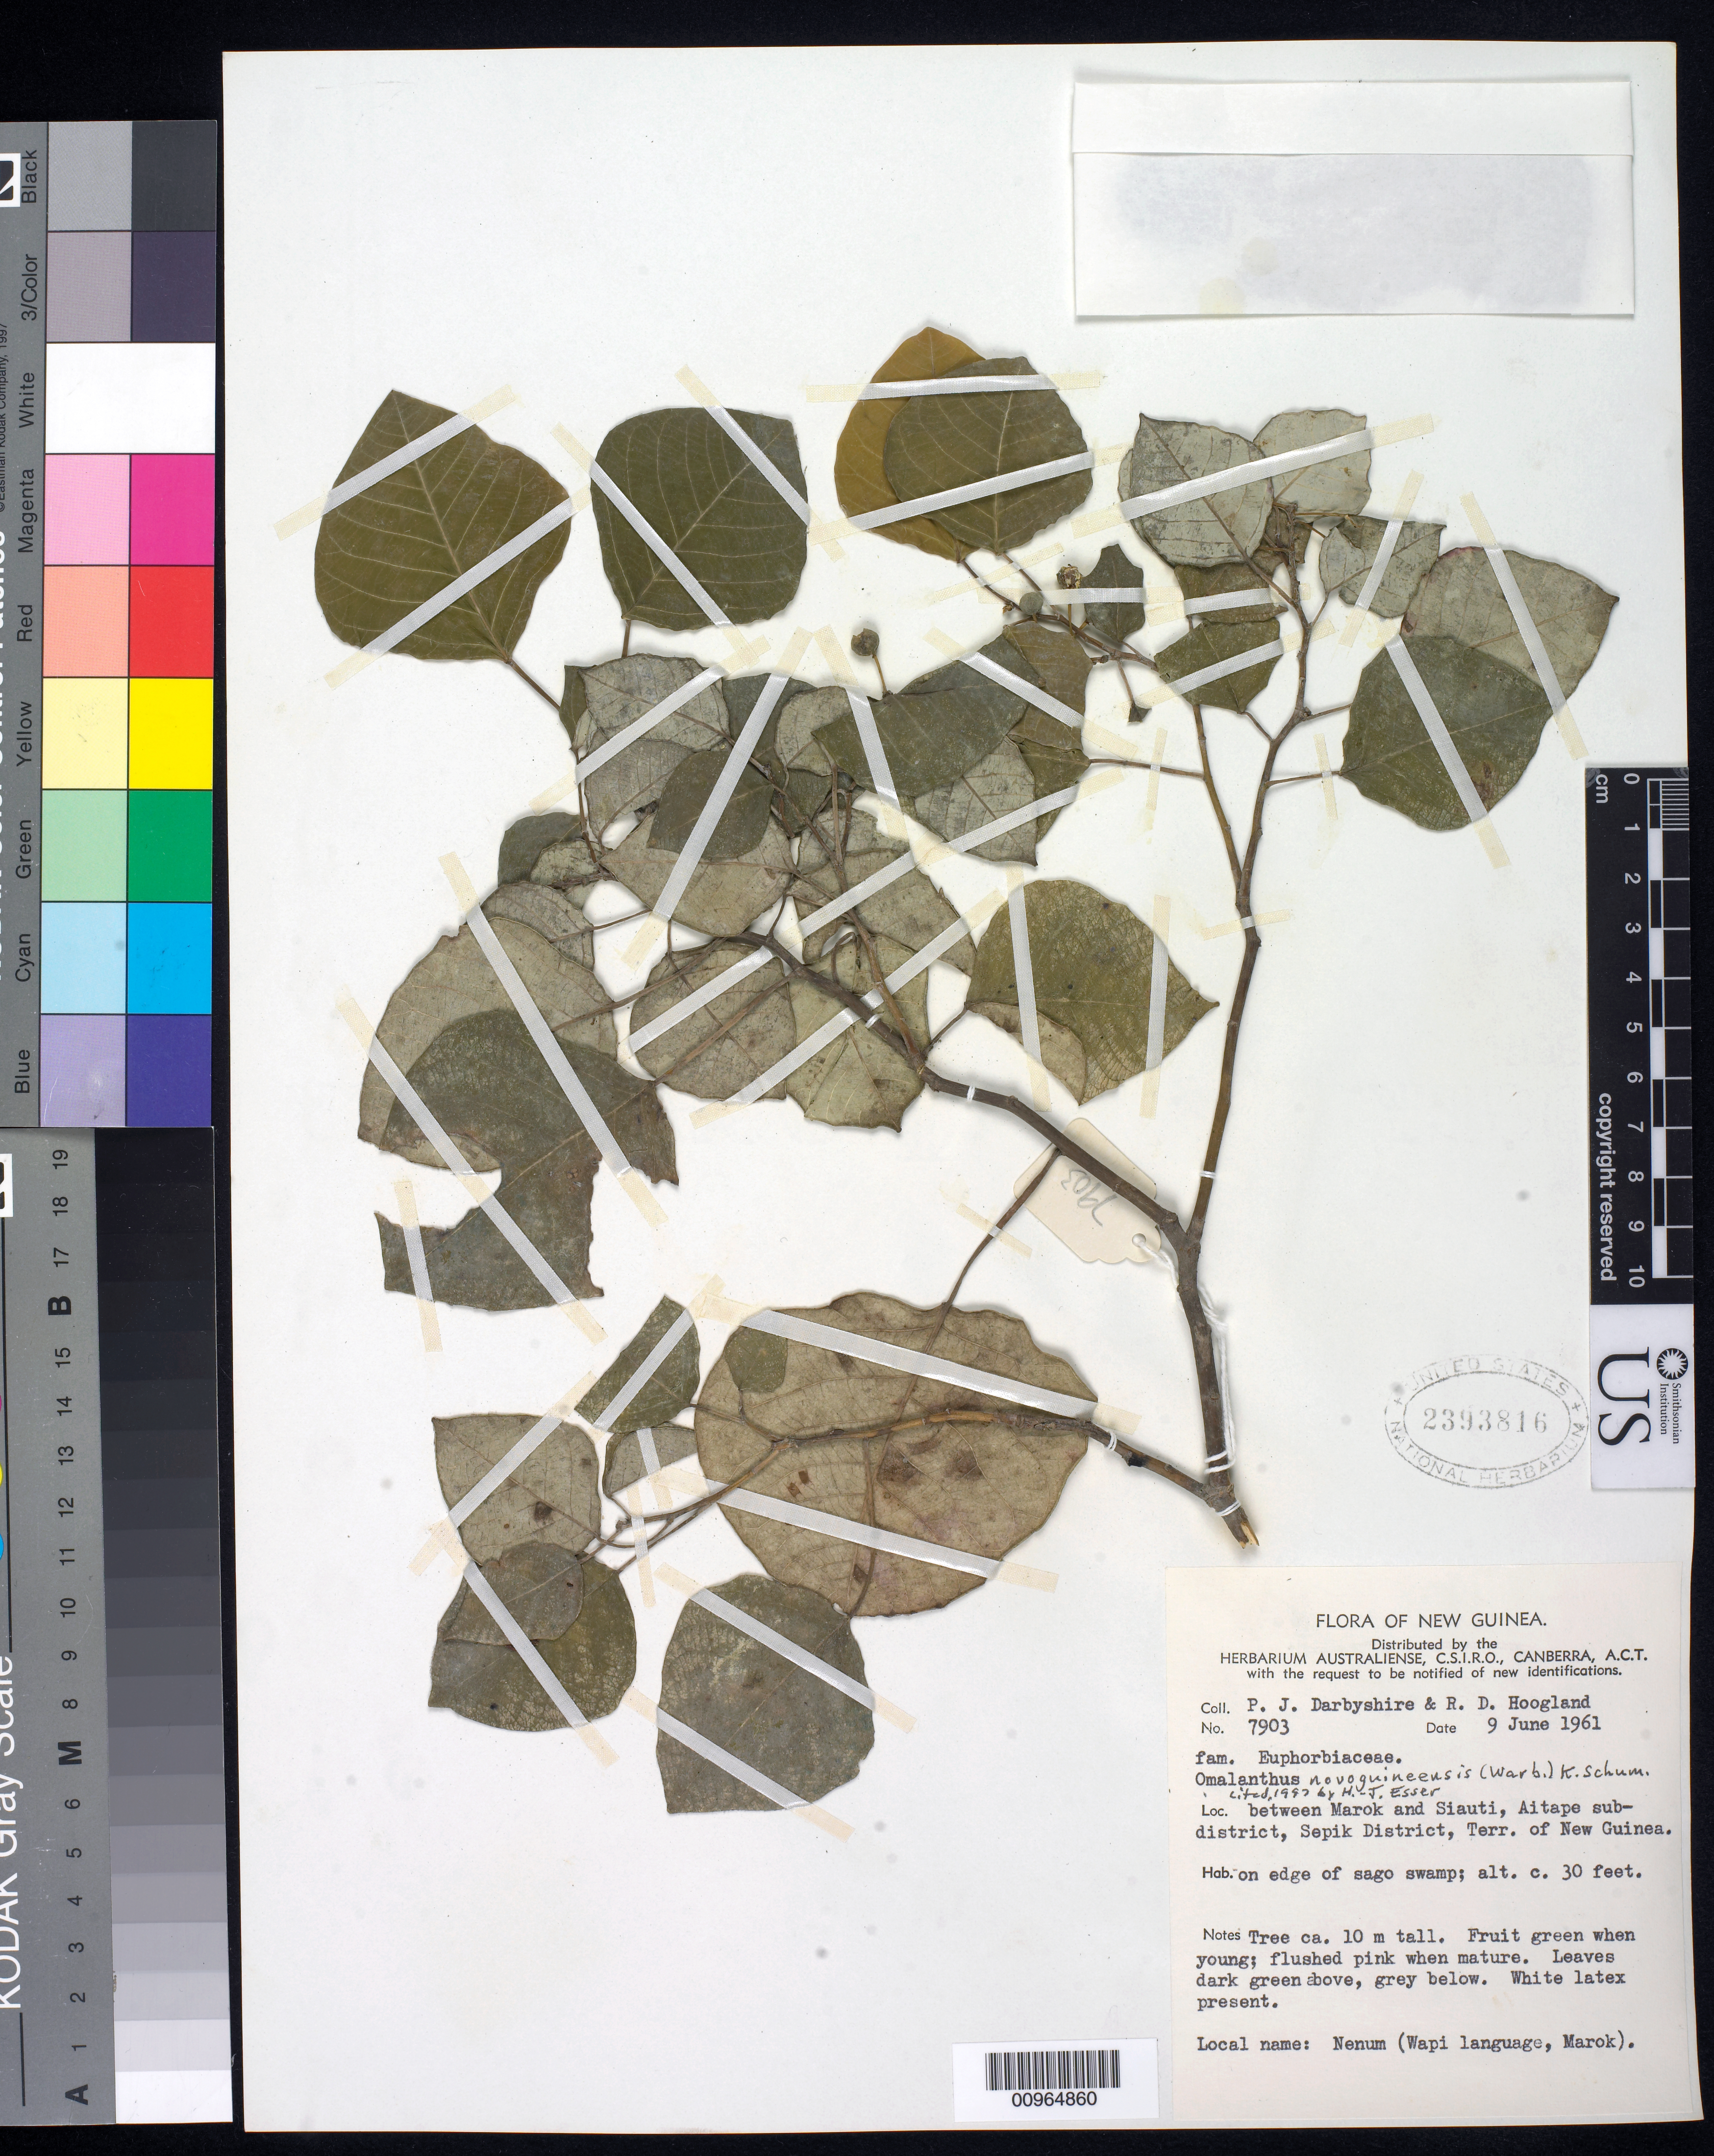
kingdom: Plantae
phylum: Tracheophyta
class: Magnoliopsida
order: Malpighiales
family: Euphorbiaceae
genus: Homalanthus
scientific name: Homalanthus novoguineensis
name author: (Warb.) K. Schum.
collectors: P. Darbyshire & R. D. Hoogland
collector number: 7903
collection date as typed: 09 Jun 1961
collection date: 1961-06-09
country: Papua New Guinea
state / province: Sandaun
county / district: Aitape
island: New Guinea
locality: between Marok and Siauti, Aitape subdistrict, Sepik District. Edge of Sago swamp.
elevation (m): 9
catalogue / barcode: US 2393816